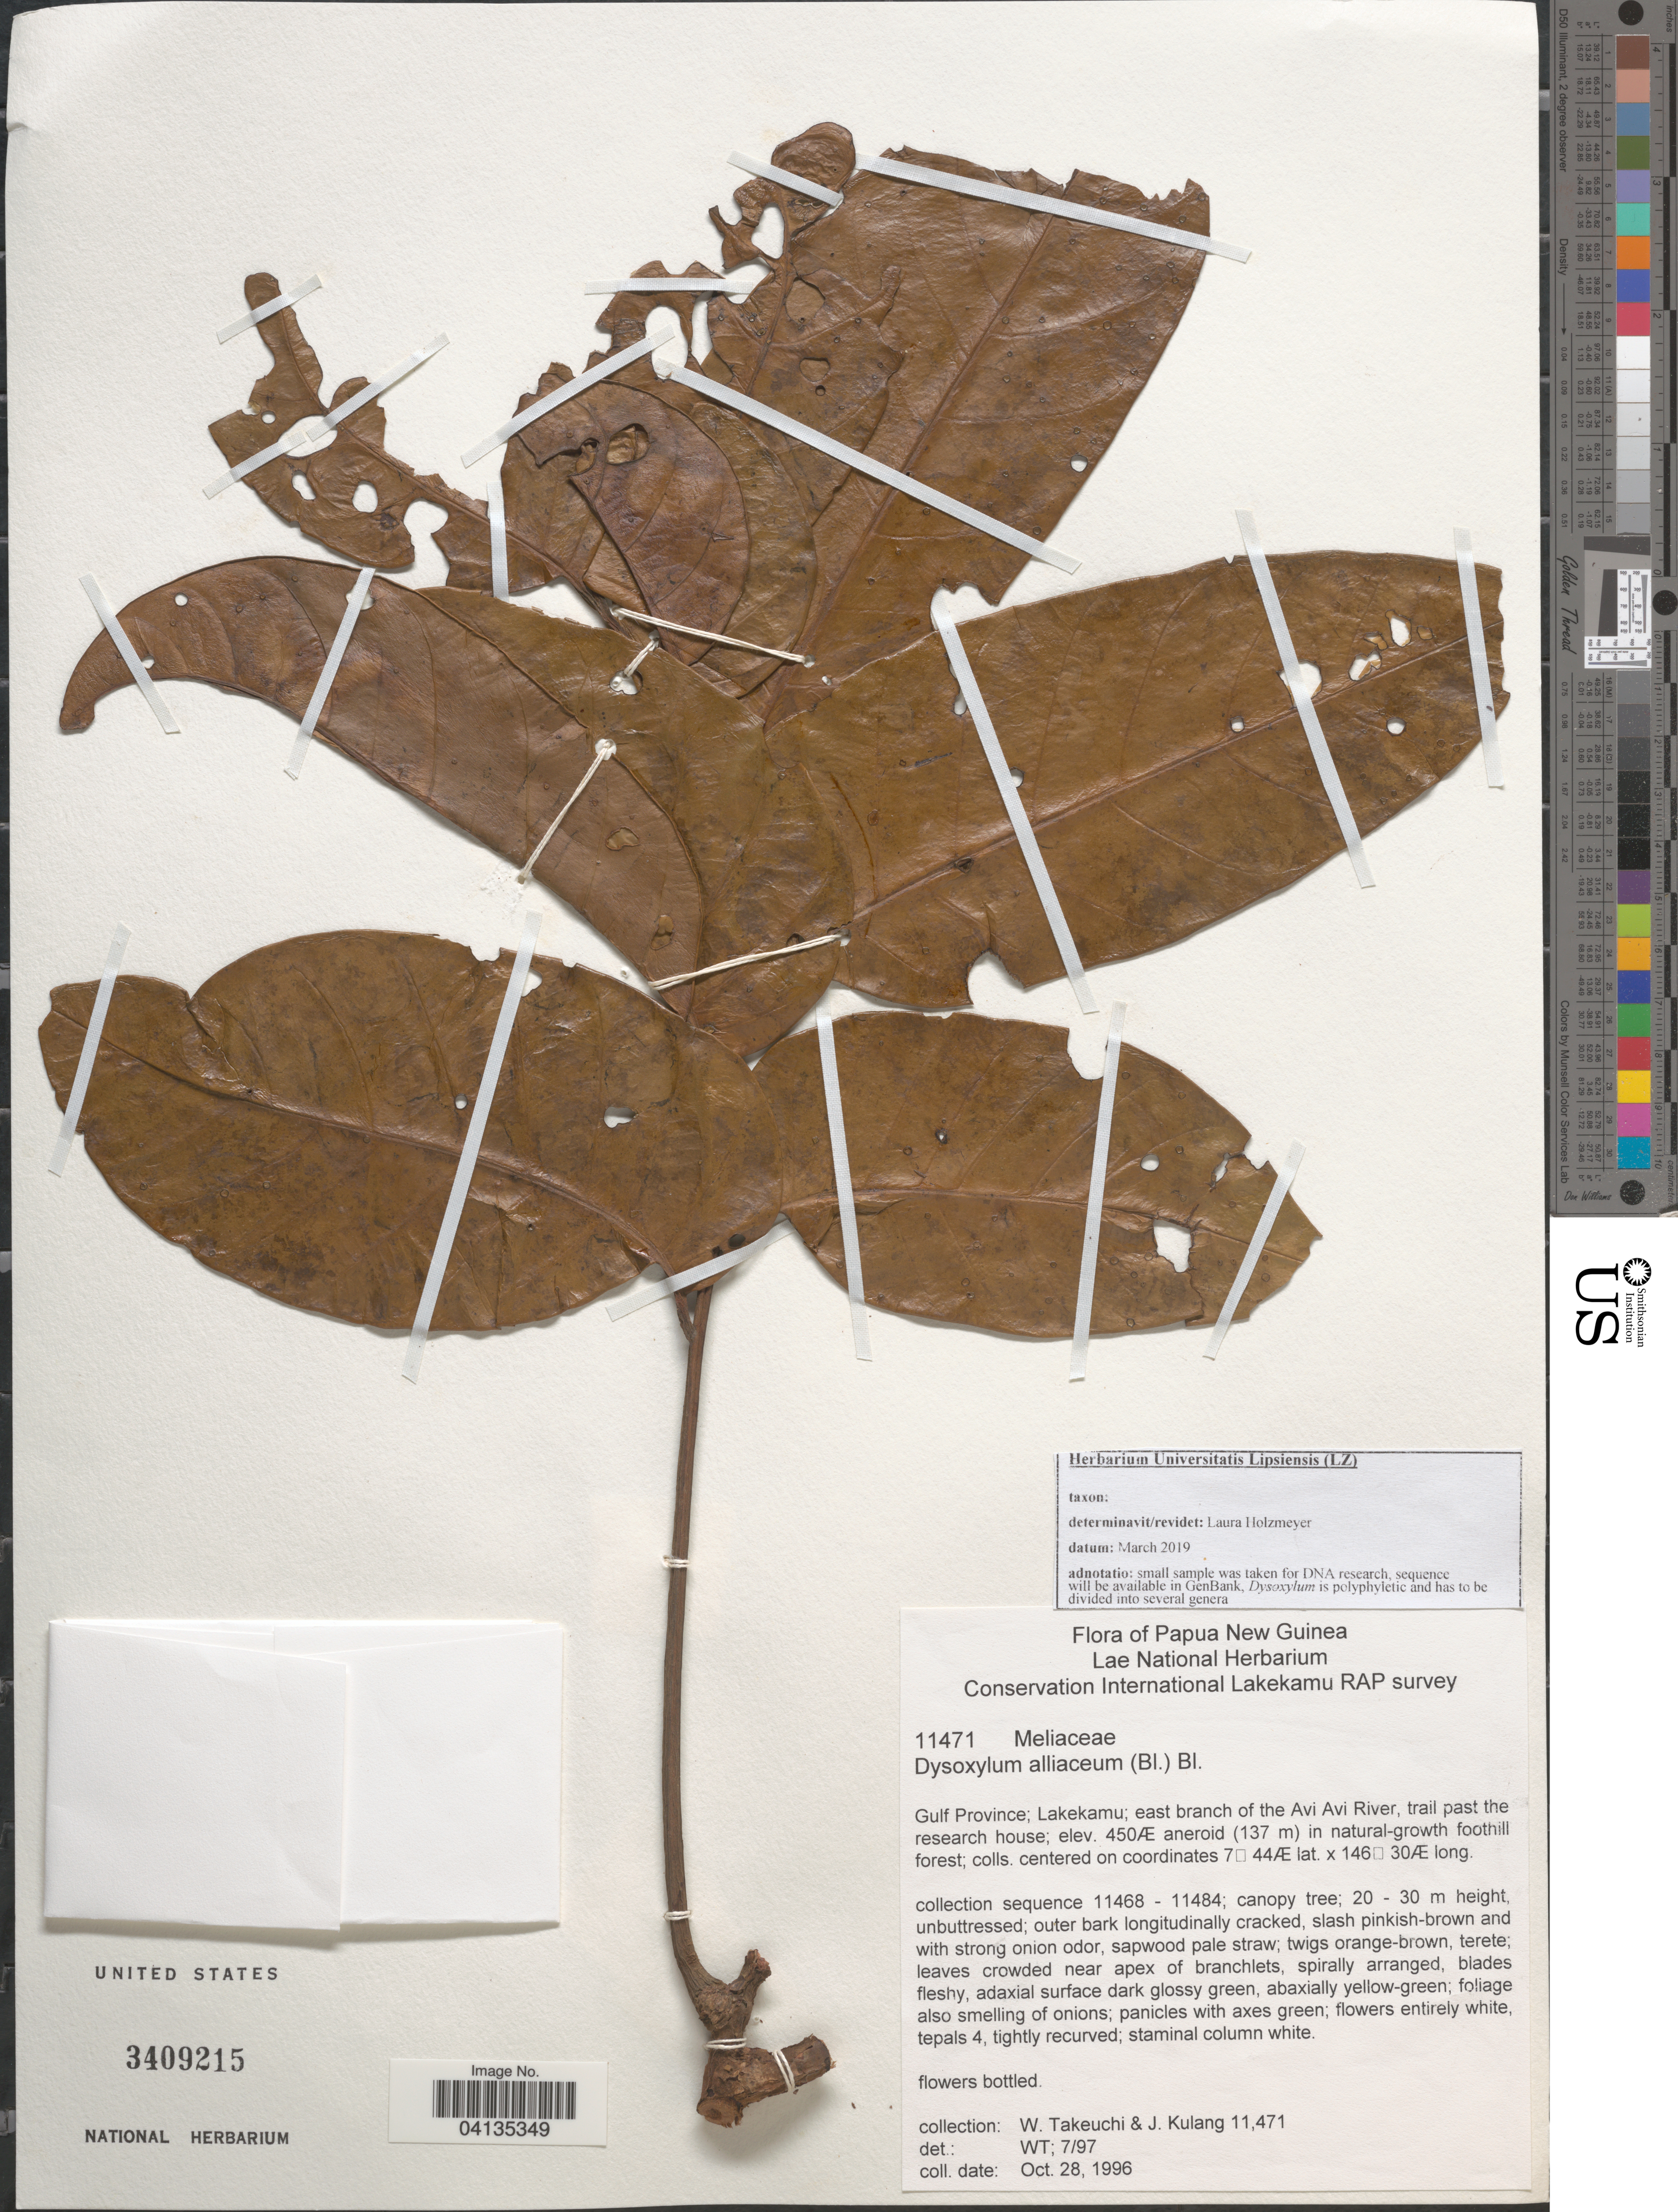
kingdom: Plantae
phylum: Tracheophyta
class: Magnoliopsida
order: Sapindales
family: Meliaceae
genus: Prasoxylon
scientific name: Prasoxylon alliaceum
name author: (Blume) M. Roem.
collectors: W. Takeuchi & J. Kulang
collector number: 11471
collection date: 1996-10-28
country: Papua New Guinea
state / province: Gulf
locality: Conservation International Lakekamu RAP survey. Lakekamu; east branch of the Avi Avi River, trail past the research house.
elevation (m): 137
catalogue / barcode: US 3409215